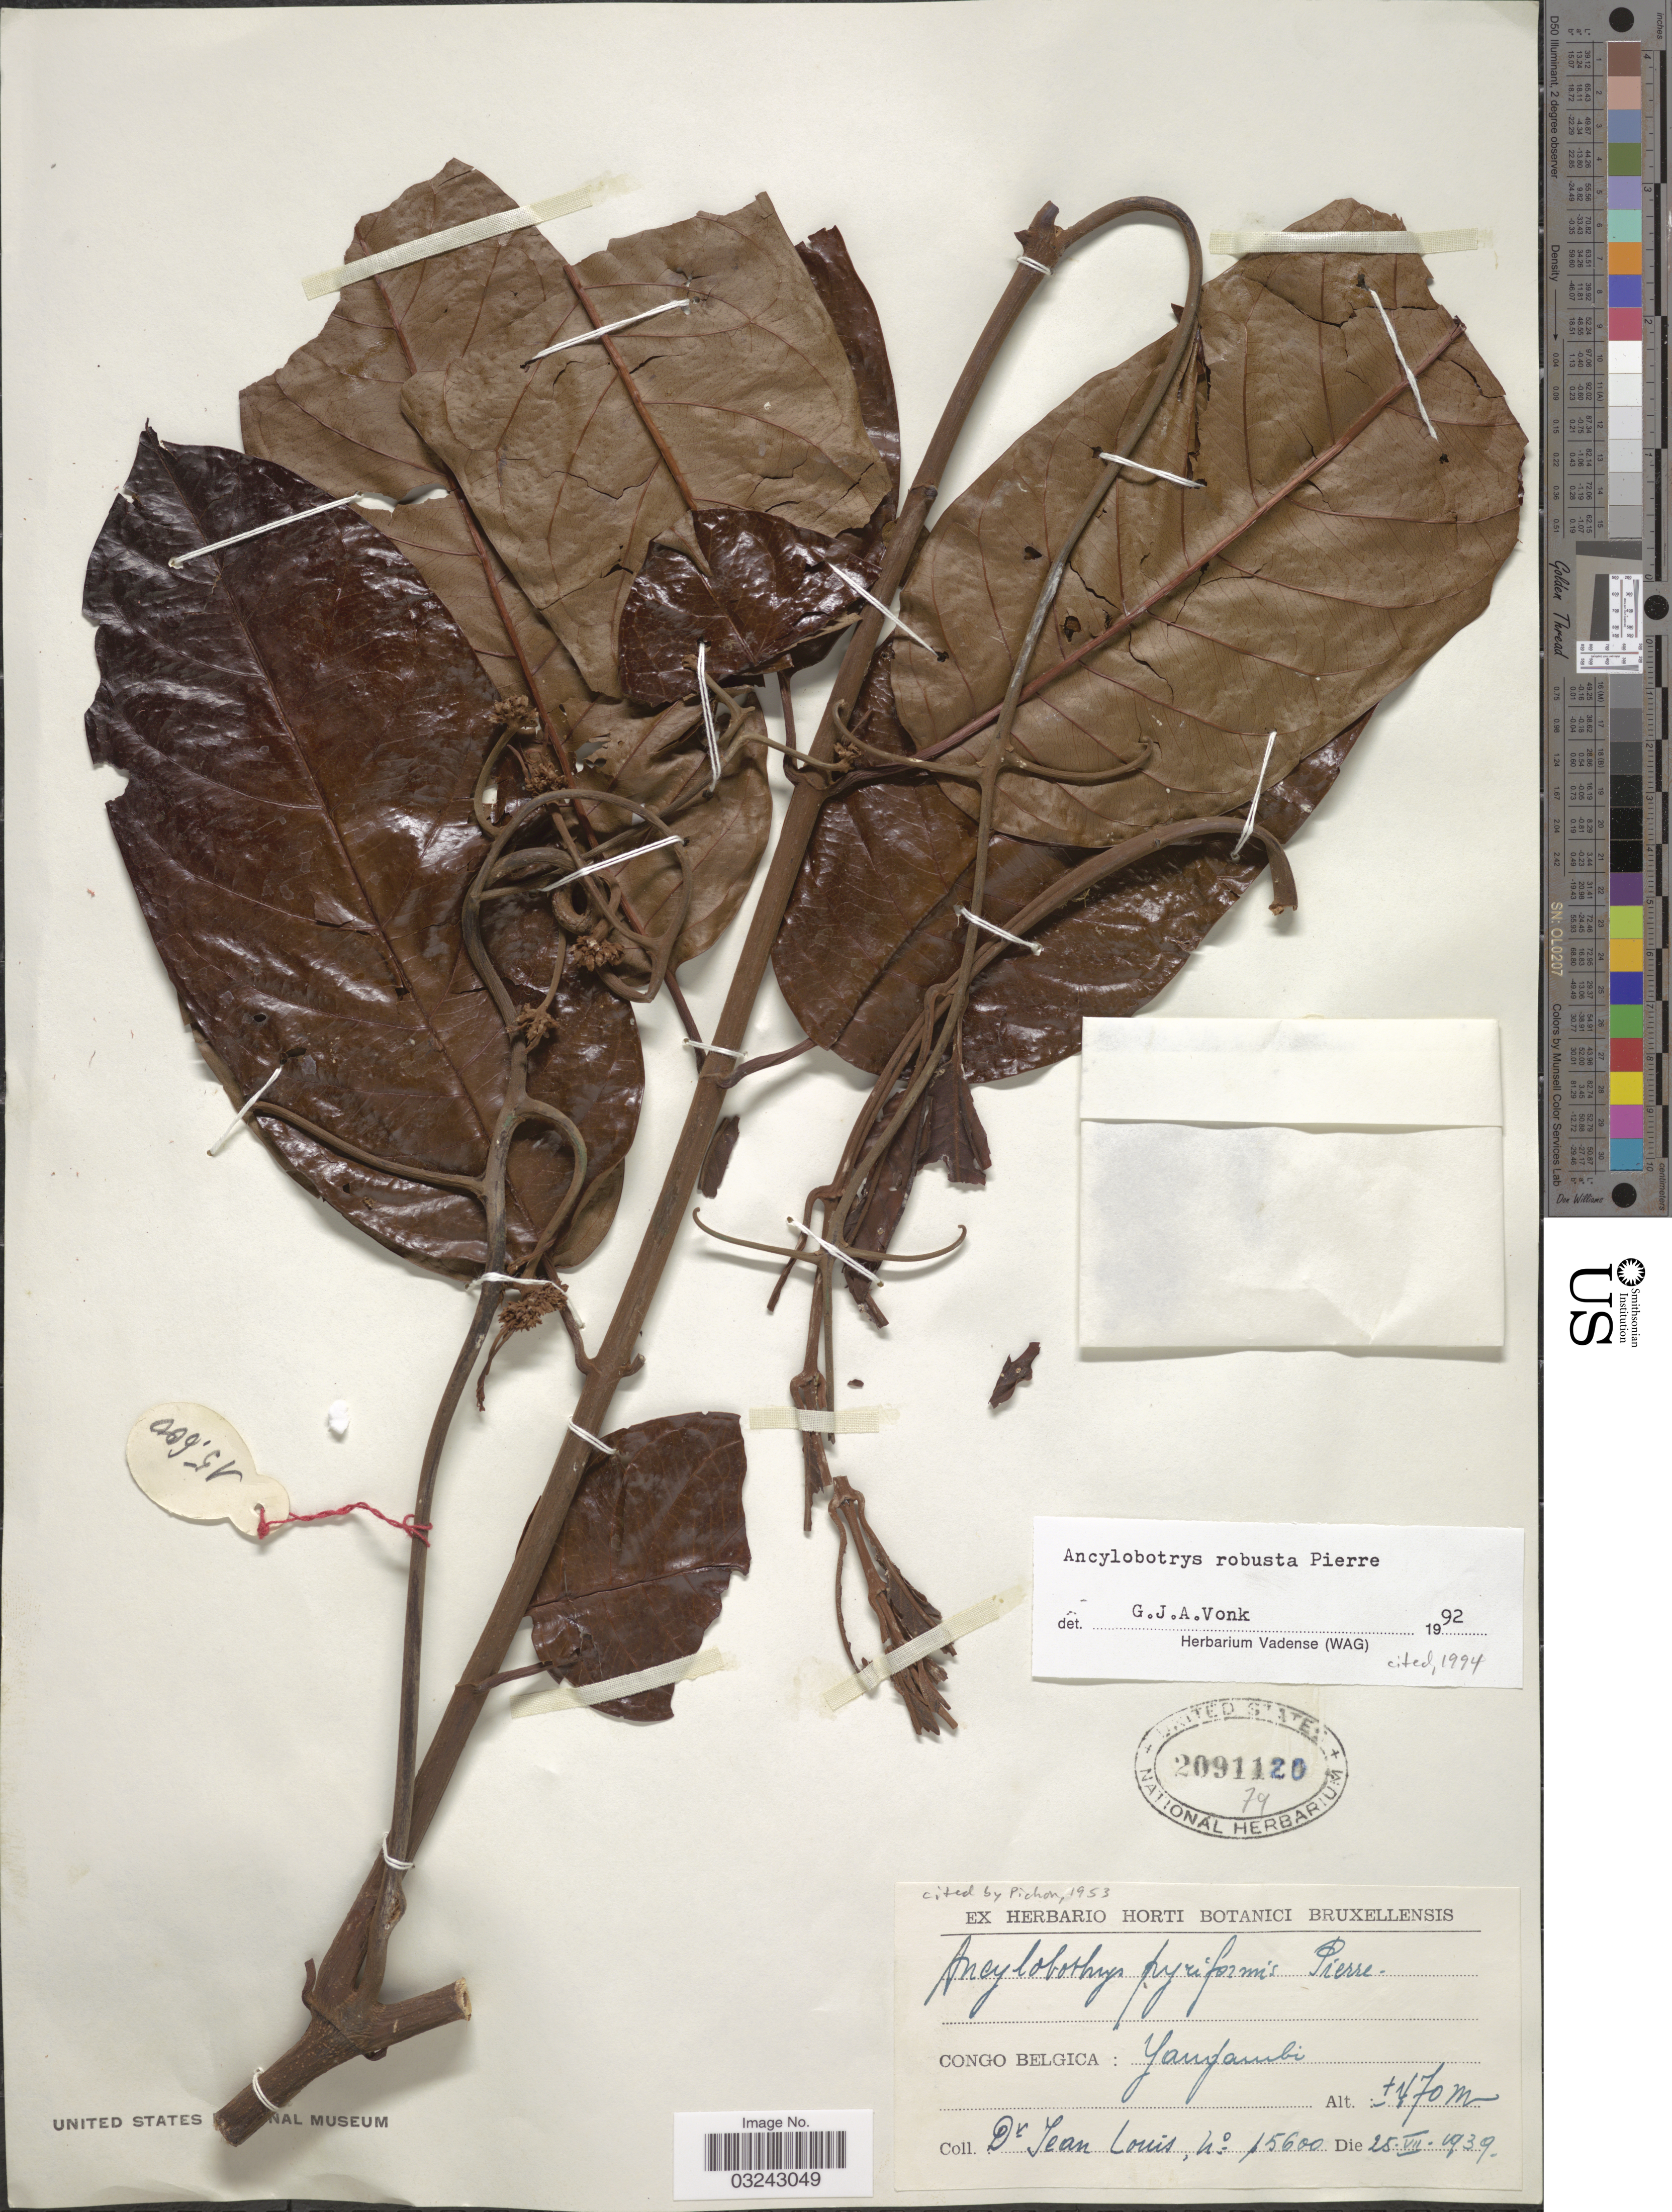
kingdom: Plantae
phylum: Tracheophyta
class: Magnoliopsida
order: Gentianales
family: Apocynaceae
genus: Ancylobothrys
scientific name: Ancylobothrys robusta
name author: Pierre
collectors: J. Louis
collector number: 15600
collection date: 1939-08-25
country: Congo, Democratic Republic of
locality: Congo Belgica: Yangambi.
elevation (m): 470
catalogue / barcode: US 2091120